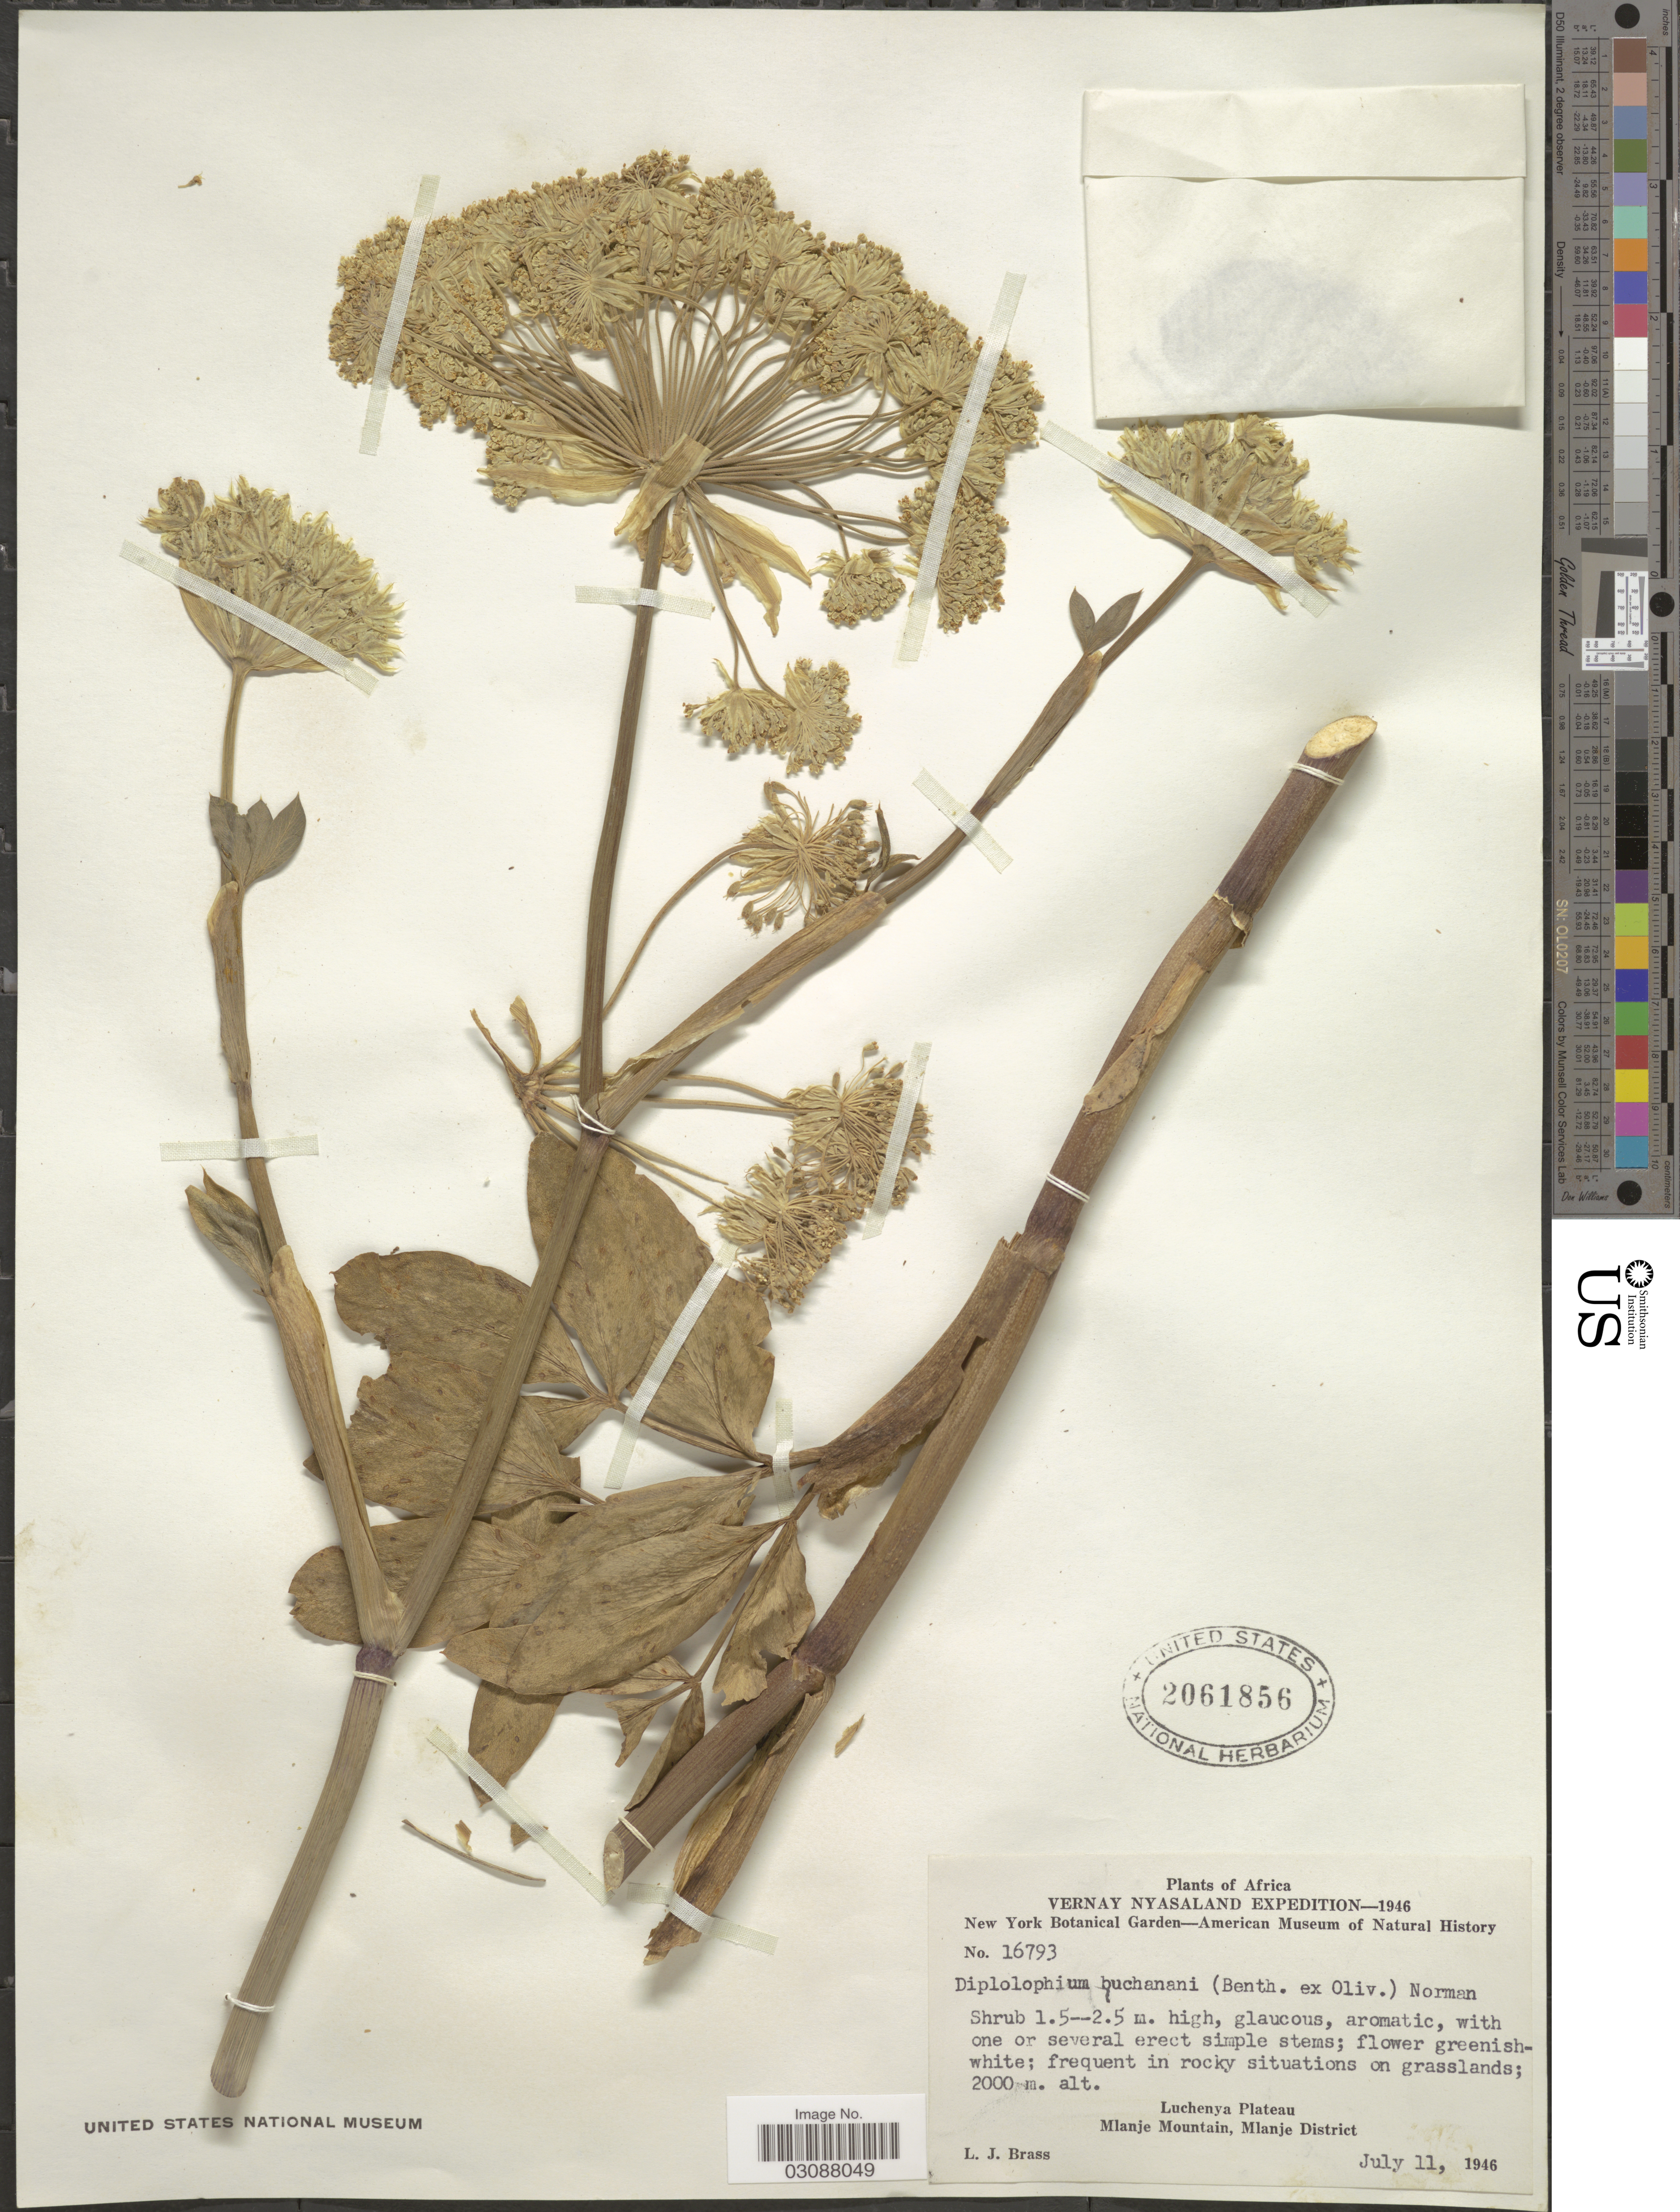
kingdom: Plantae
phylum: Tracheophyta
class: Magnoliopsida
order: Apiales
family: Apiaceae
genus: Diplolophium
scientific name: Diplolophium buchananii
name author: (Benth. ex Oliv.) C. Norman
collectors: L. J. Brass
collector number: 16793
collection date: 1946-07-11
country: Malawi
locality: Vernay Nyasaland. Luchenya Plateau. Mlanje Mountain, Mlanje District.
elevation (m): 2000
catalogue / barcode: US 2061856